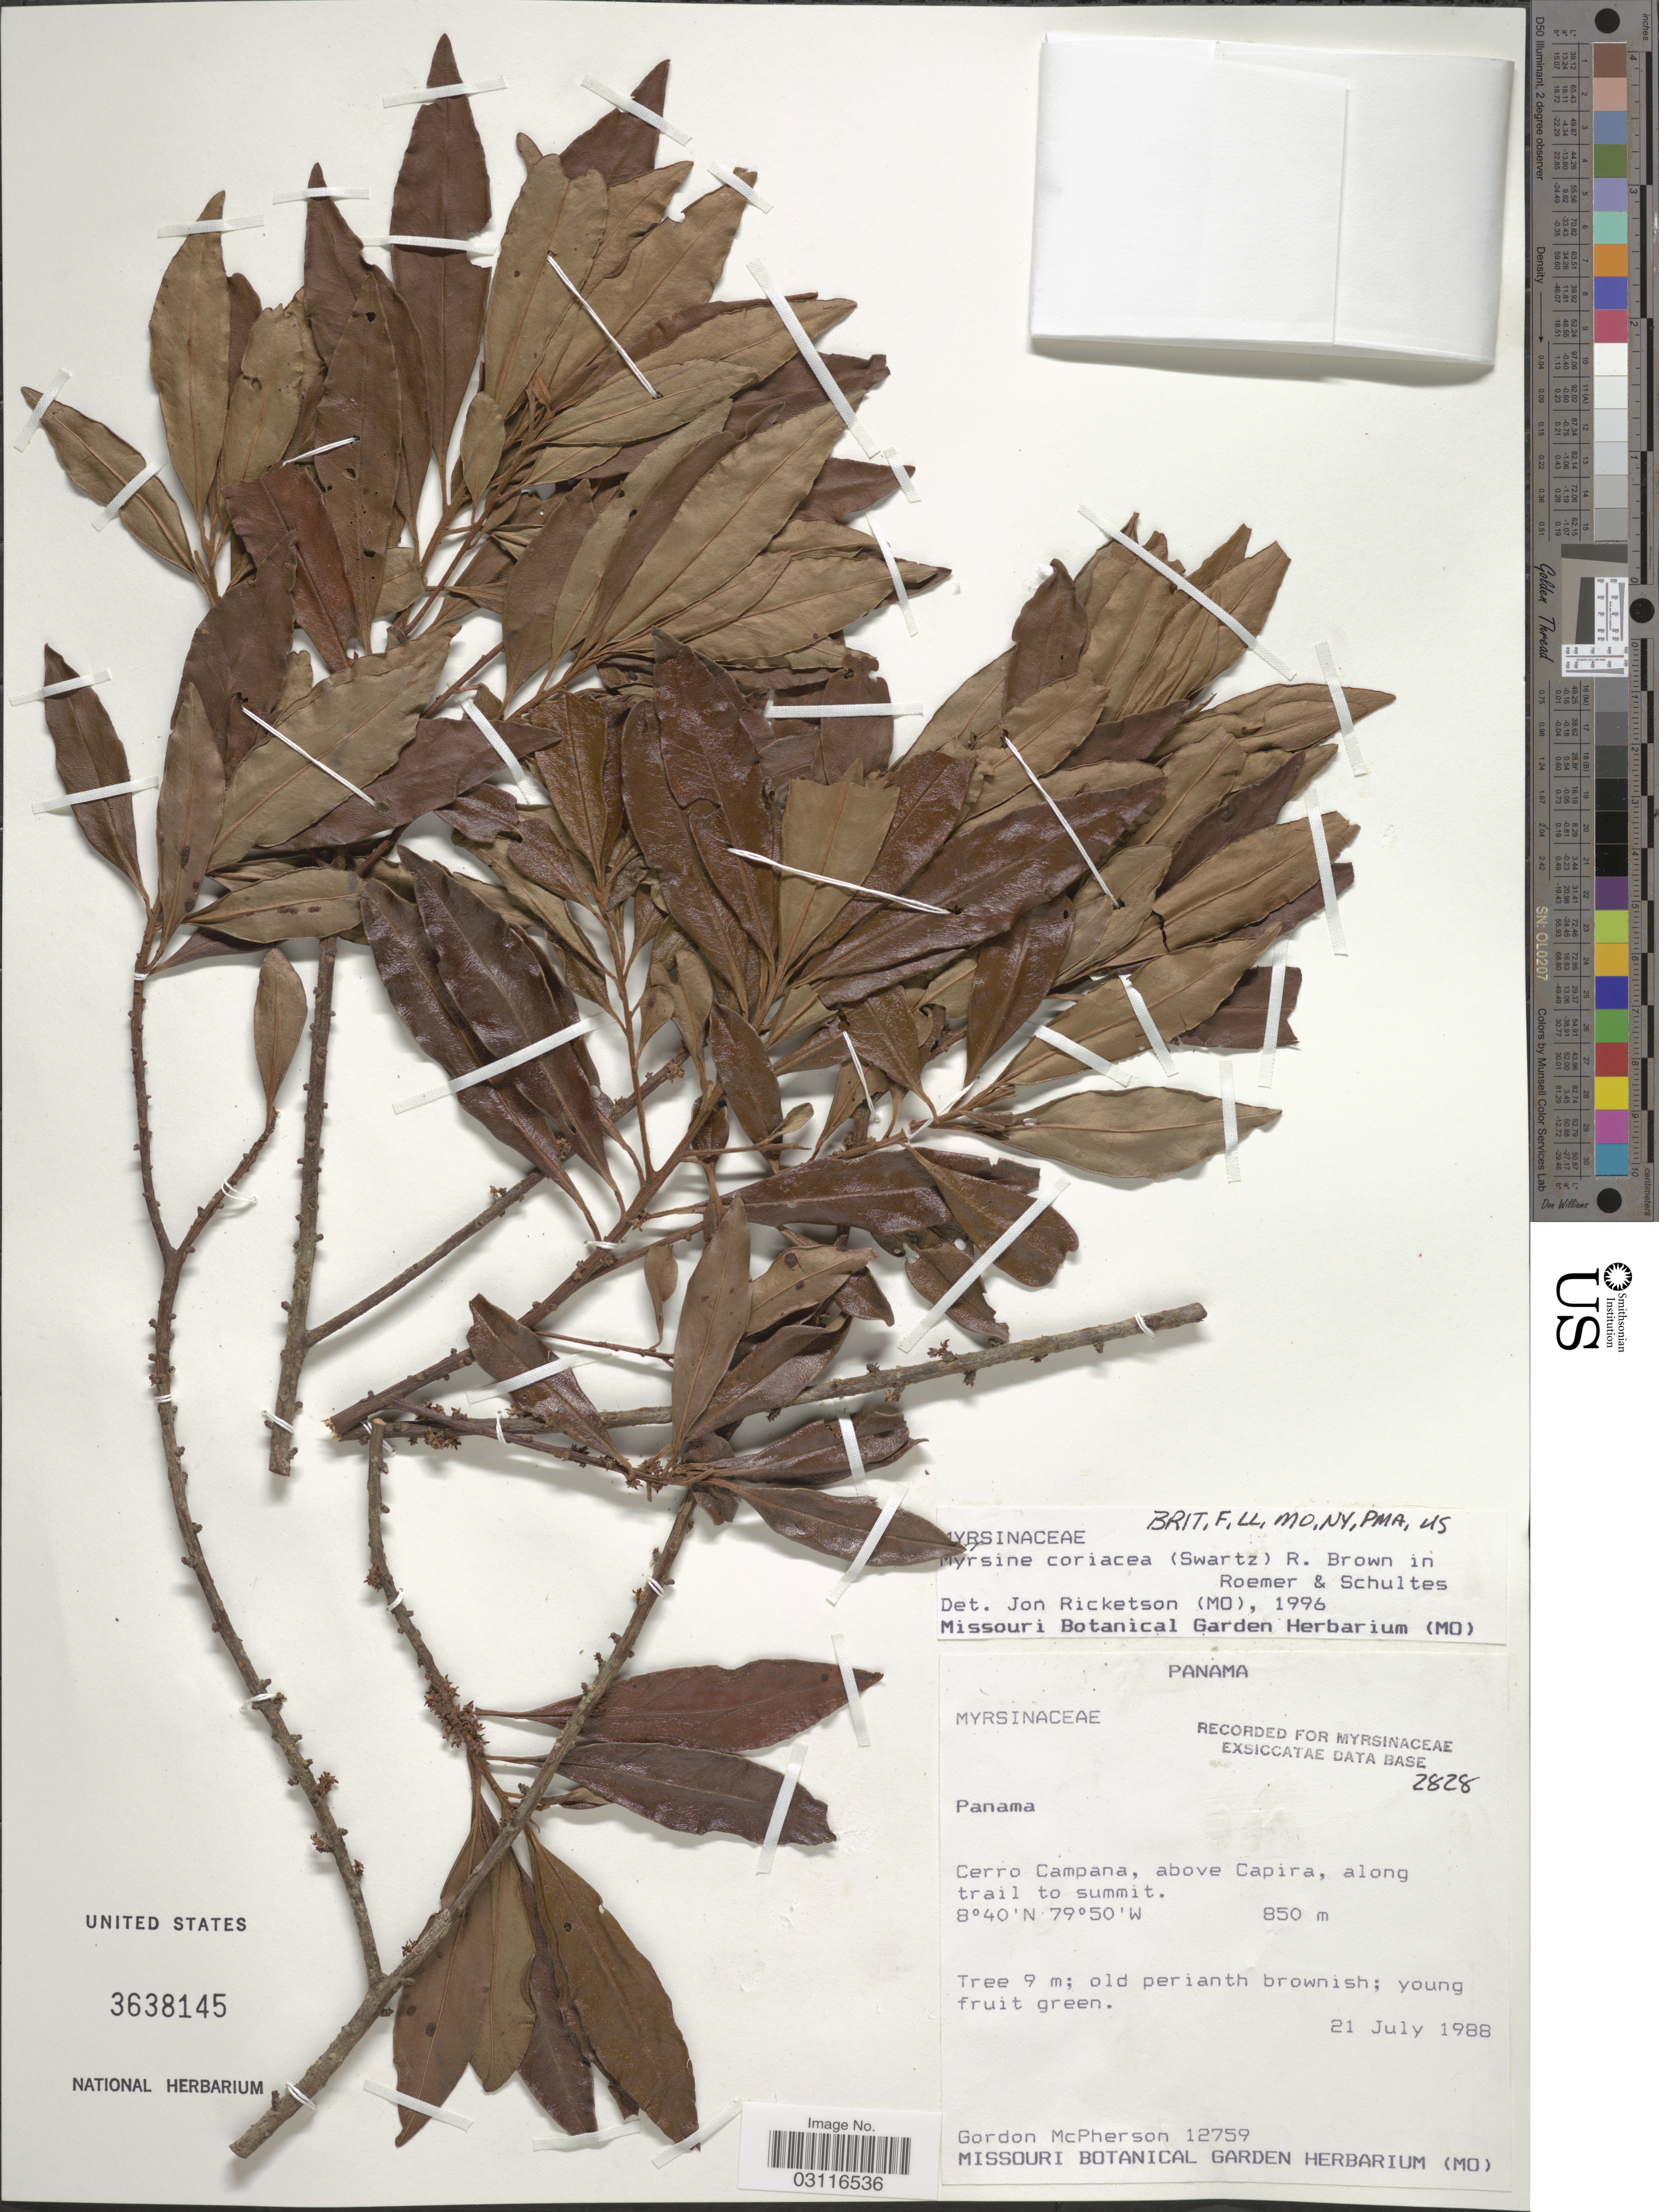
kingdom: Plantae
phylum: Tracheophyta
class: Magnoliopsida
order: Ericales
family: Primulaceae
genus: Myrsine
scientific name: Myrsine coriacea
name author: (Sw.) R. Br. ex Roem. & Schult.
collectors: G. D. McPherson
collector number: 12759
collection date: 1988-07-21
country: Panama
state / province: Panamá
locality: Cerro Campana, above Capira, along trail to summit.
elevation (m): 850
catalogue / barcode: US 3638145